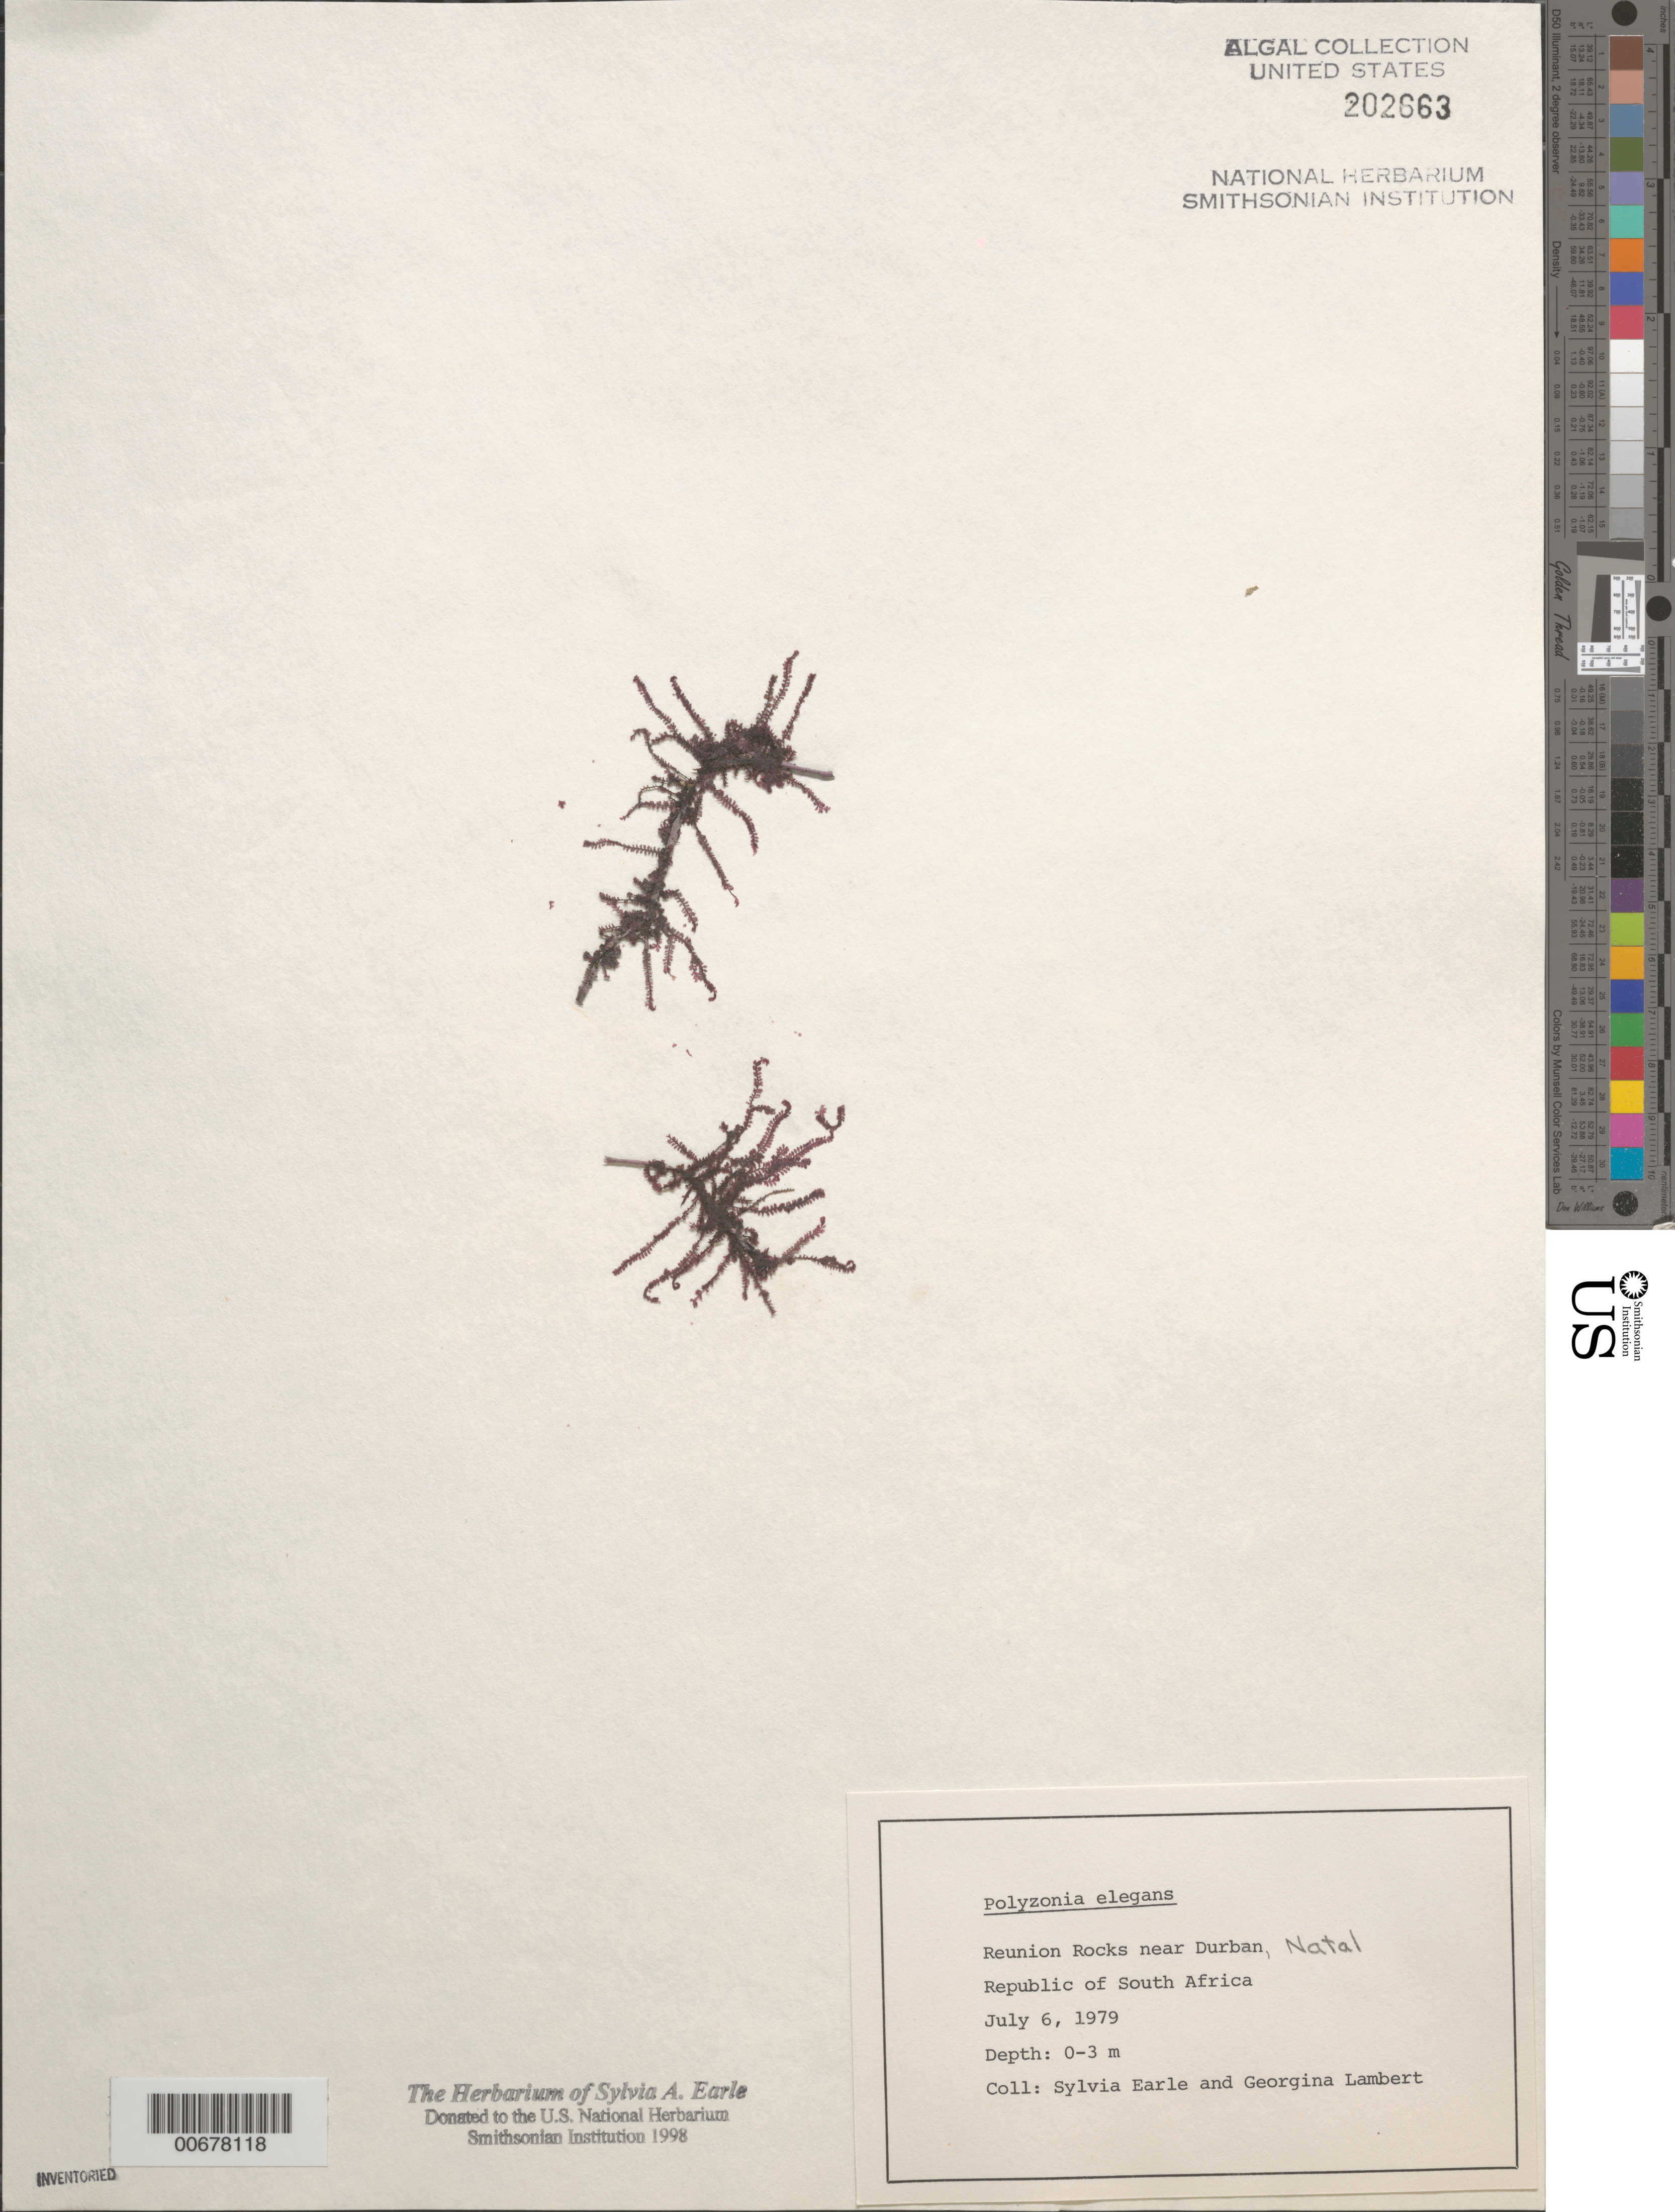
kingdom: Plantae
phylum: Rhodophyta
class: Florideophyceae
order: Ceramiales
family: Rhodomelaceae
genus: Polyzonia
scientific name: Polyzonia elegans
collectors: S. A. Earle & G. Lambert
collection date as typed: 06 Jul 1979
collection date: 1979-07-06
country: South Africa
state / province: KwaZulu-Natal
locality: Reunion Rocks near Durban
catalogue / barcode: US 202663